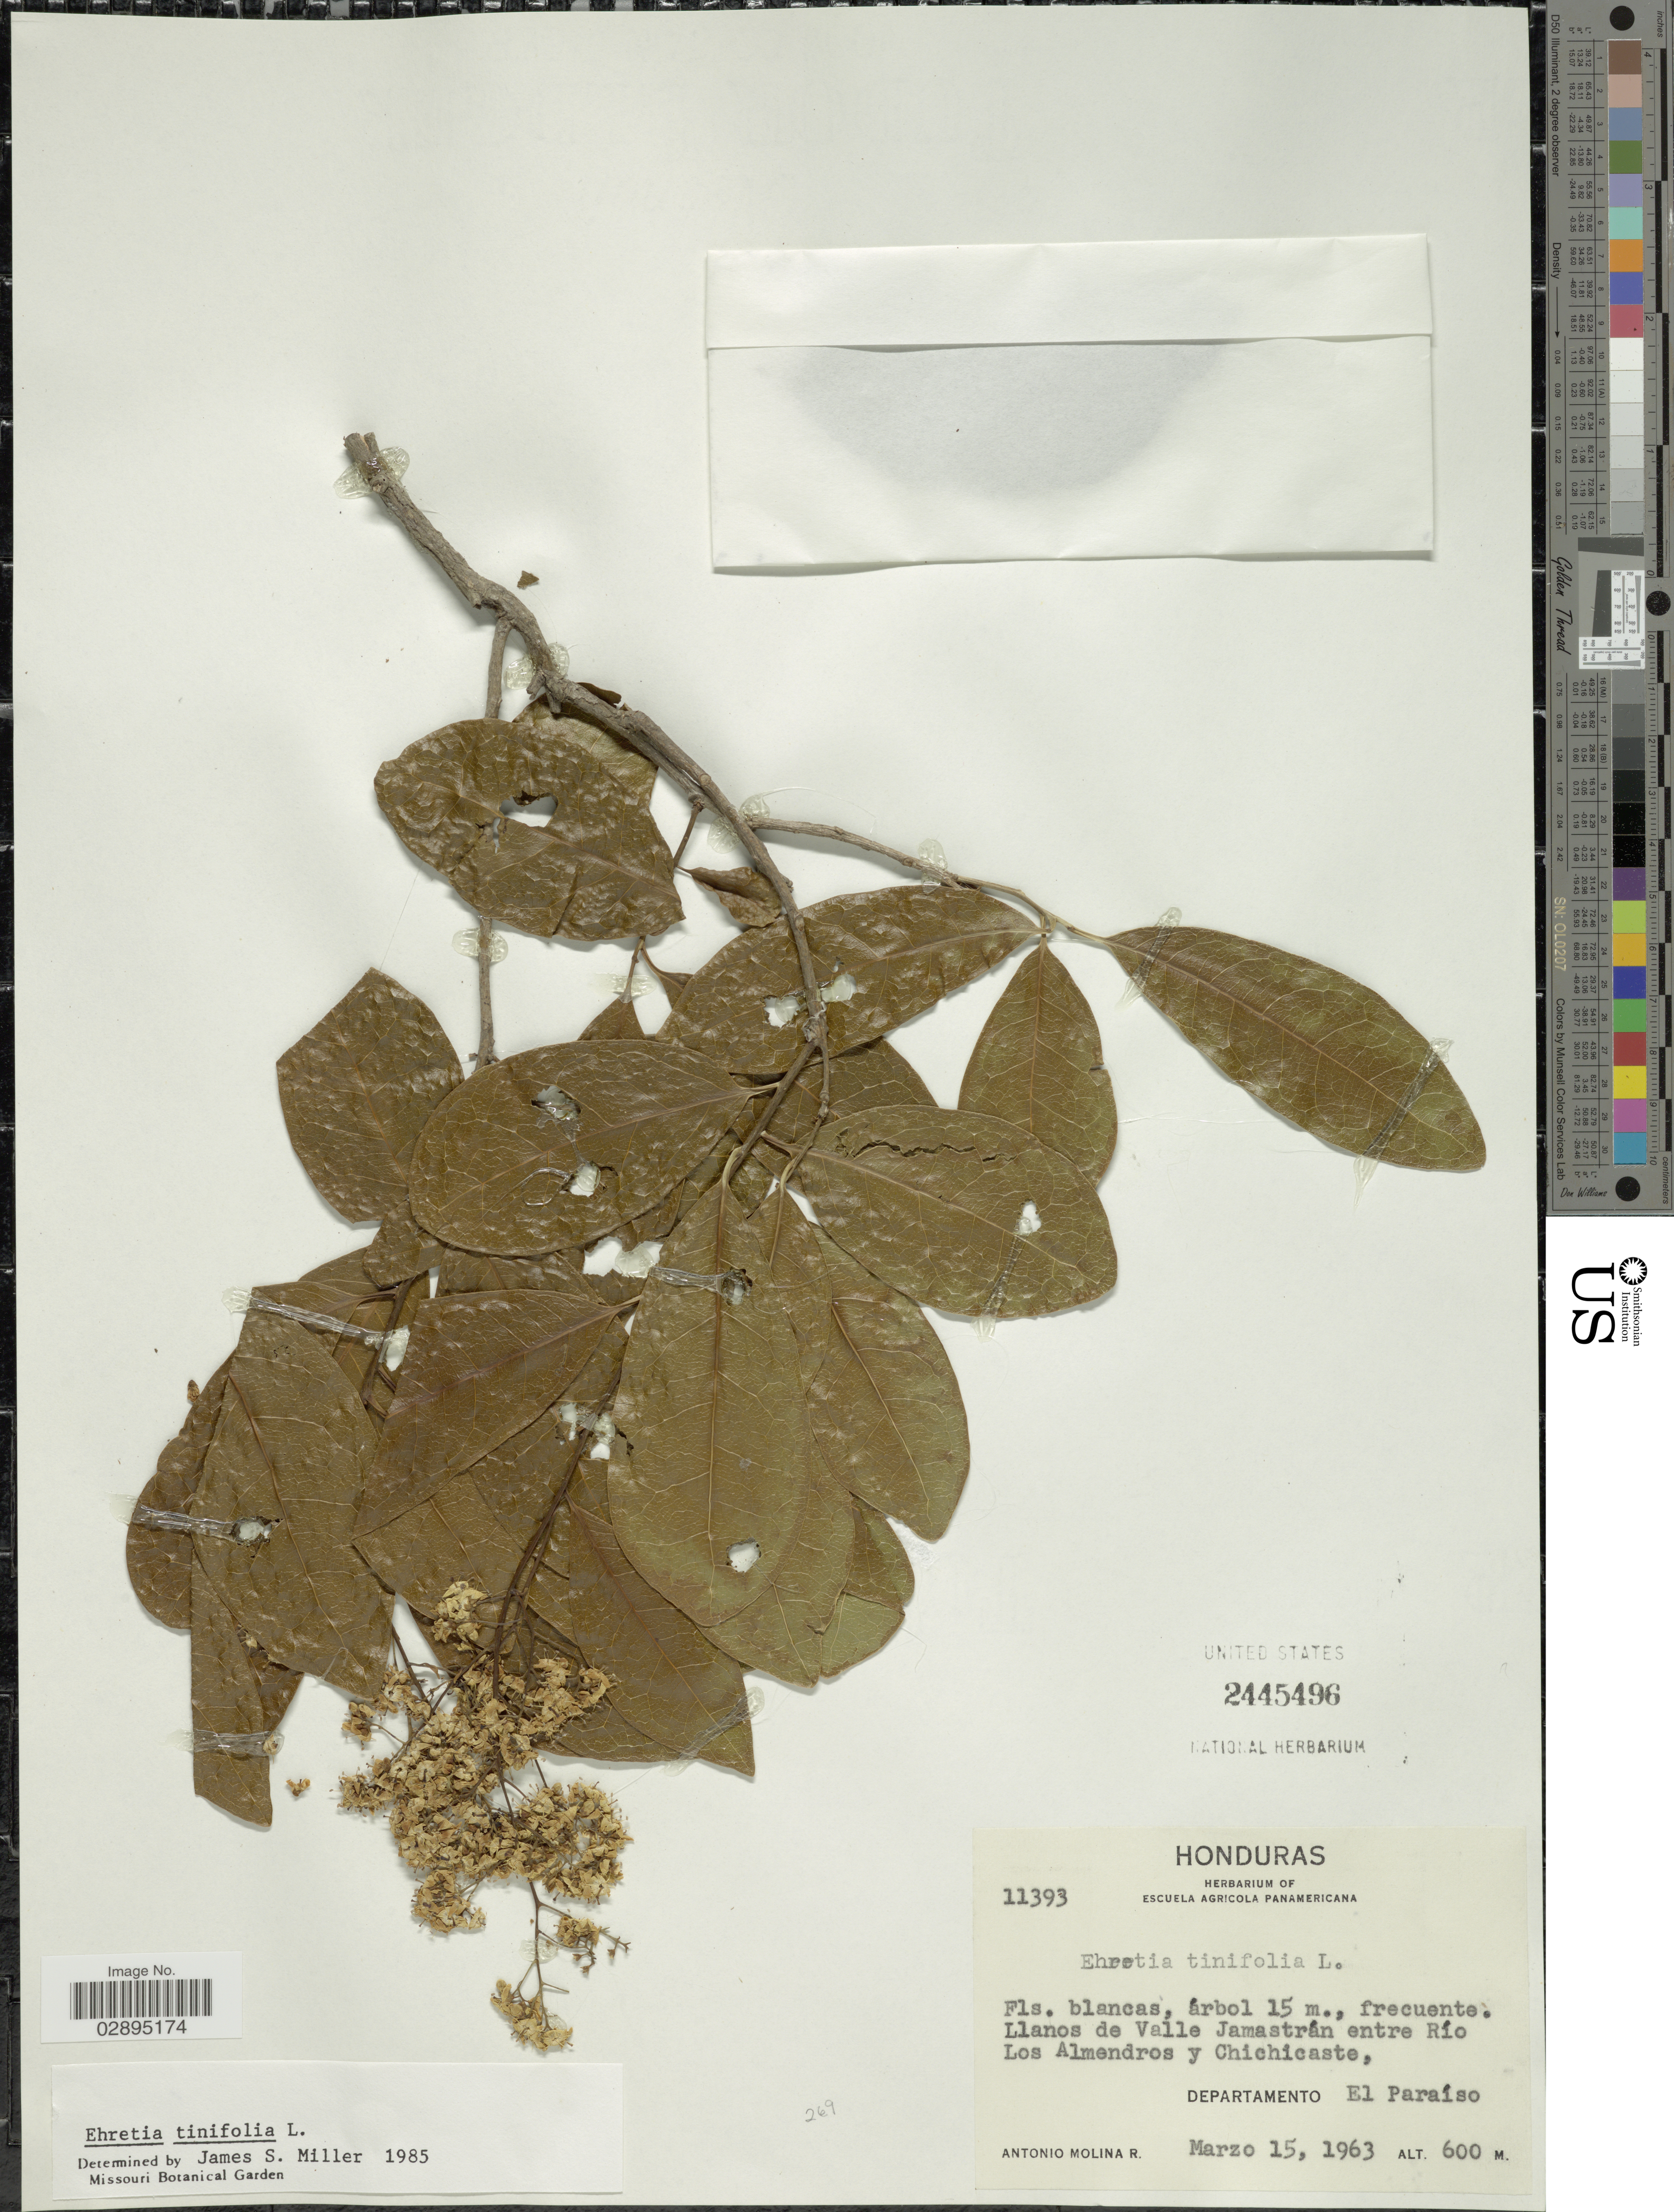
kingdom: Plantae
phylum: Tracheophyta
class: Magnoliopsida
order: Boraginales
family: Ehretiaceae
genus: Ehretia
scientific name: Ehretia tinifolia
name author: L.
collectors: A. Molina R.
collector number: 11393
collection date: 1963-03-15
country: Honduras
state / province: El Paraíso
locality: Llanos de Valle Jamastrán entre Río Los Almendros y Chichicaste, Departamento El Paraíso.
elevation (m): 600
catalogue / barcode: US 2445496